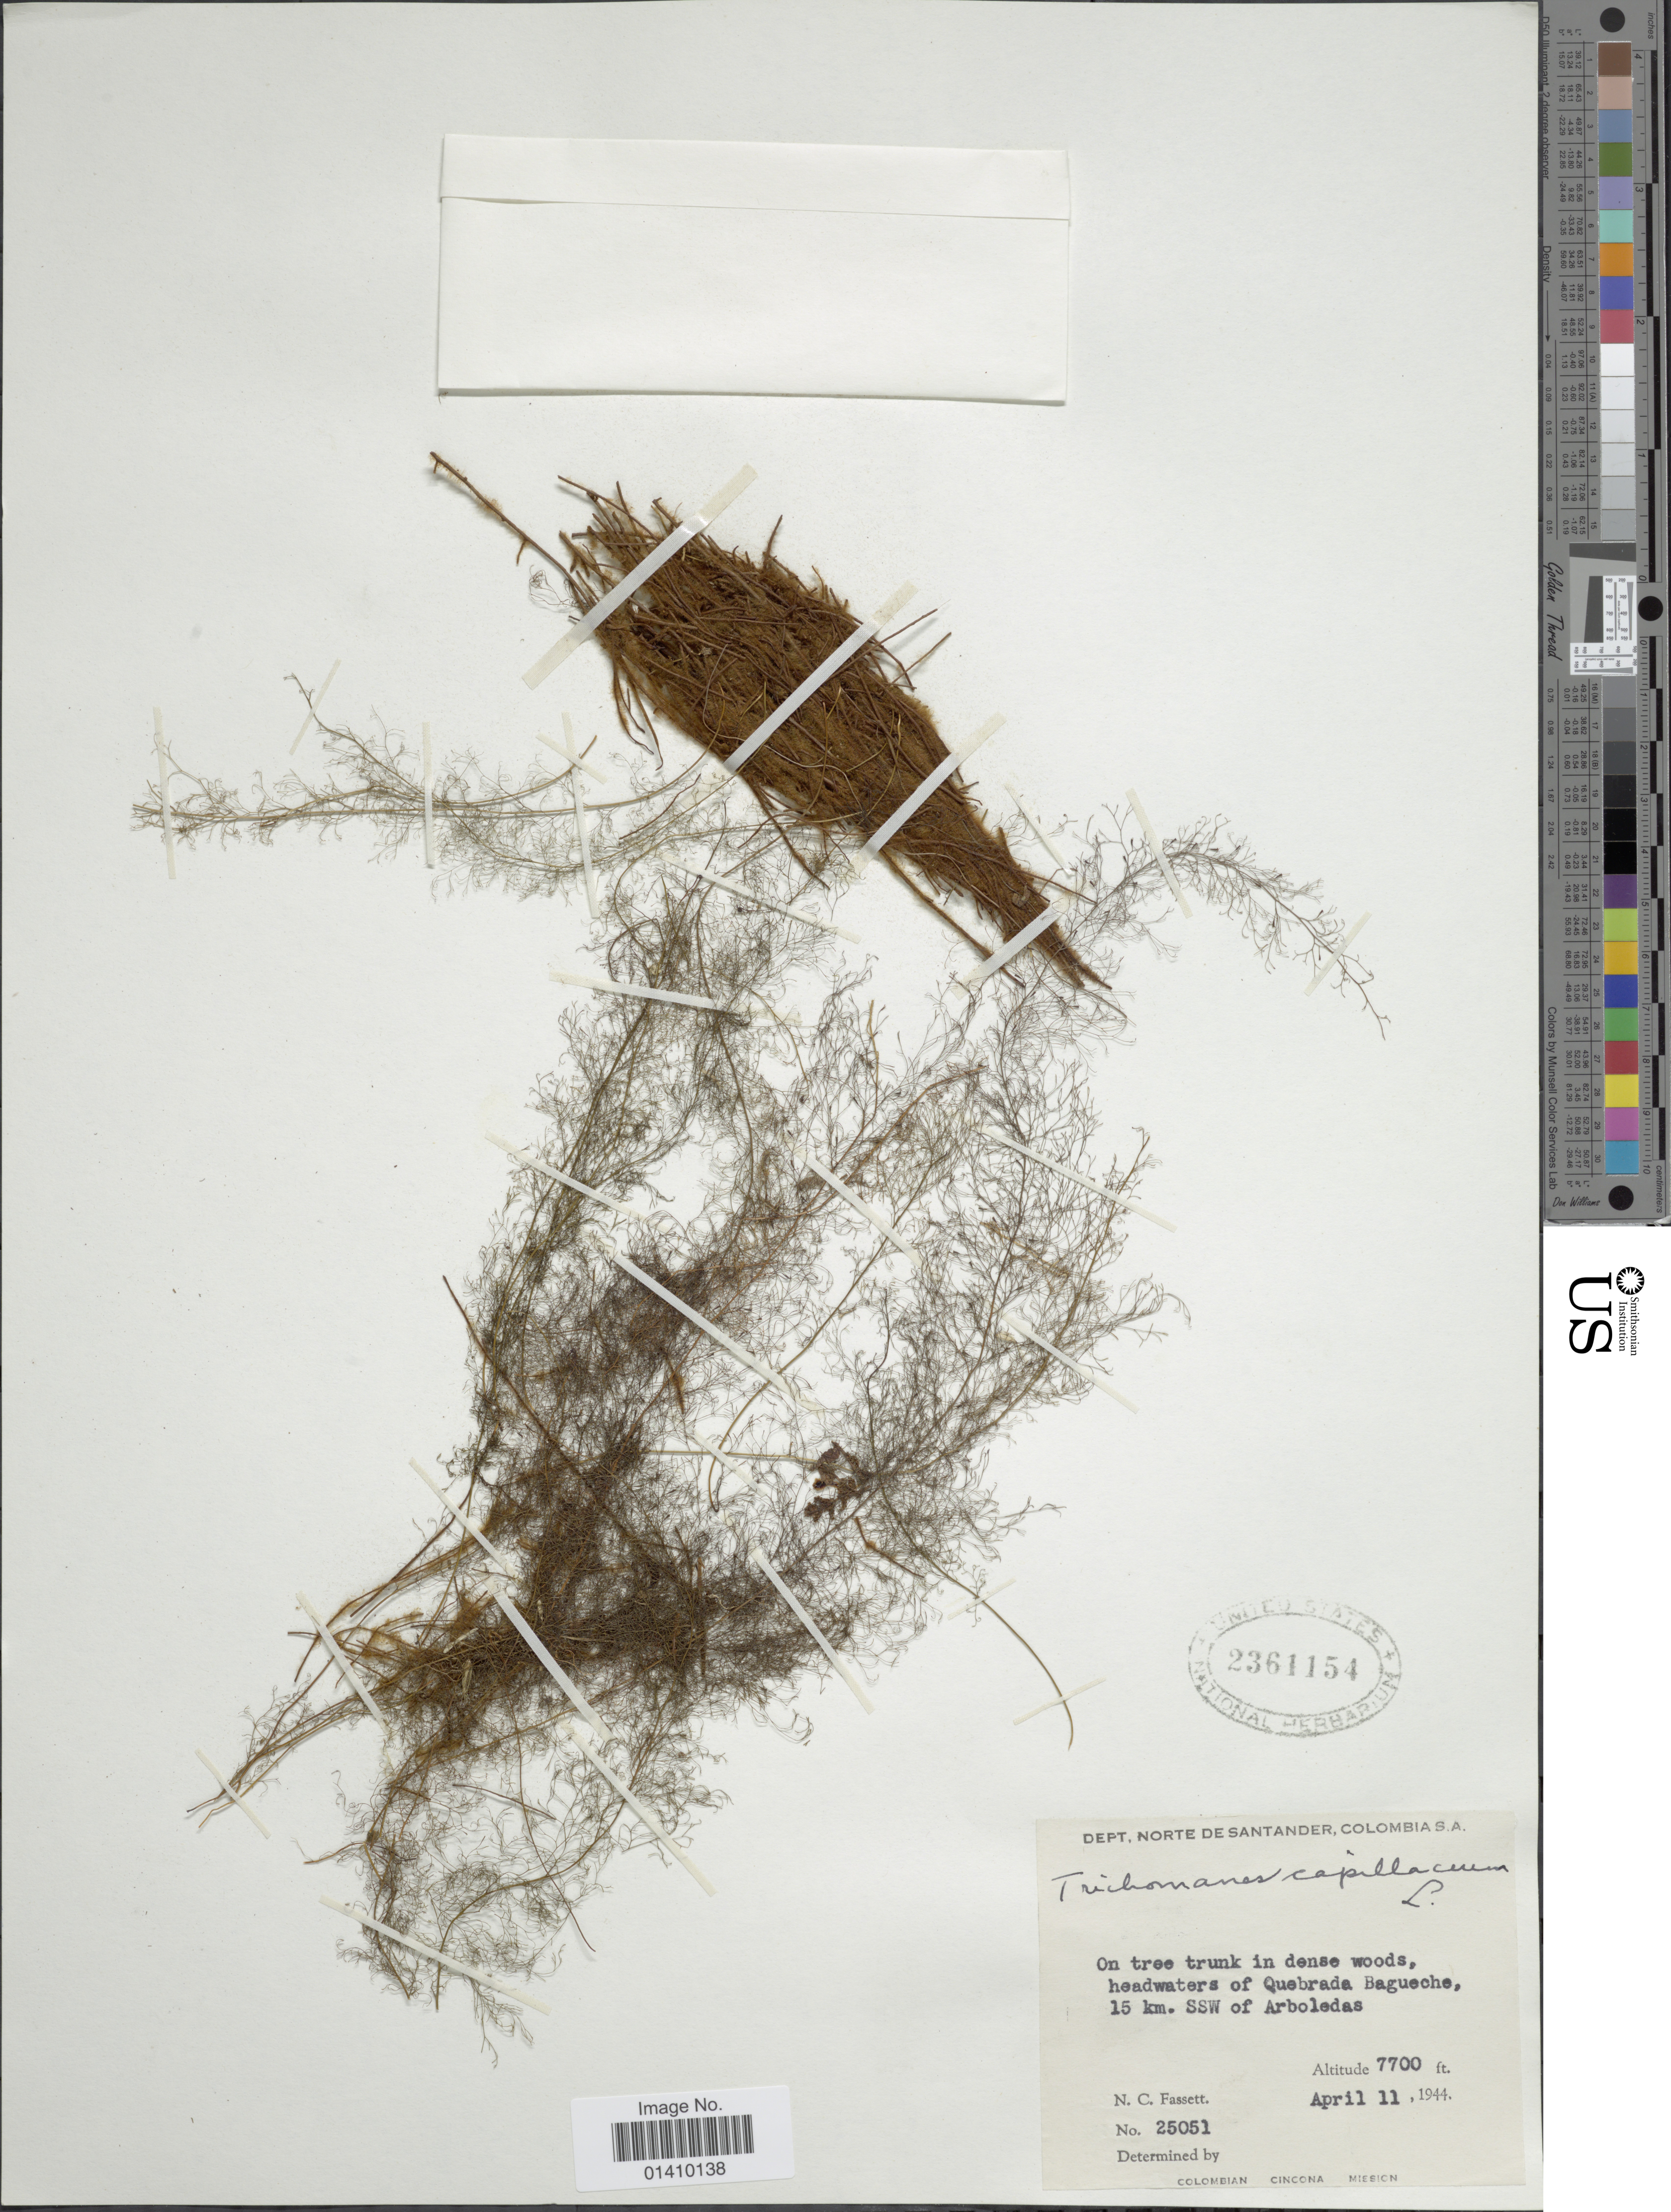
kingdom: Plantae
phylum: Tracheophyta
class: Polypodiopsida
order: Hymenophyllales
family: Hymenophyllaceae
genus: Polyphlebium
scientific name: Polyphlebium capillaceum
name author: (L.) Ebihara & Dubuisson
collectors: N. C. Fassett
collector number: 25051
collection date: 1944-04-11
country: Colombia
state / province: Norte de Santander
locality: On tree trunk in dense woods, headwaters of Quebrada Bagueche 15 km SSW of Arboledas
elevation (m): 2347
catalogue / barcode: US 2361154